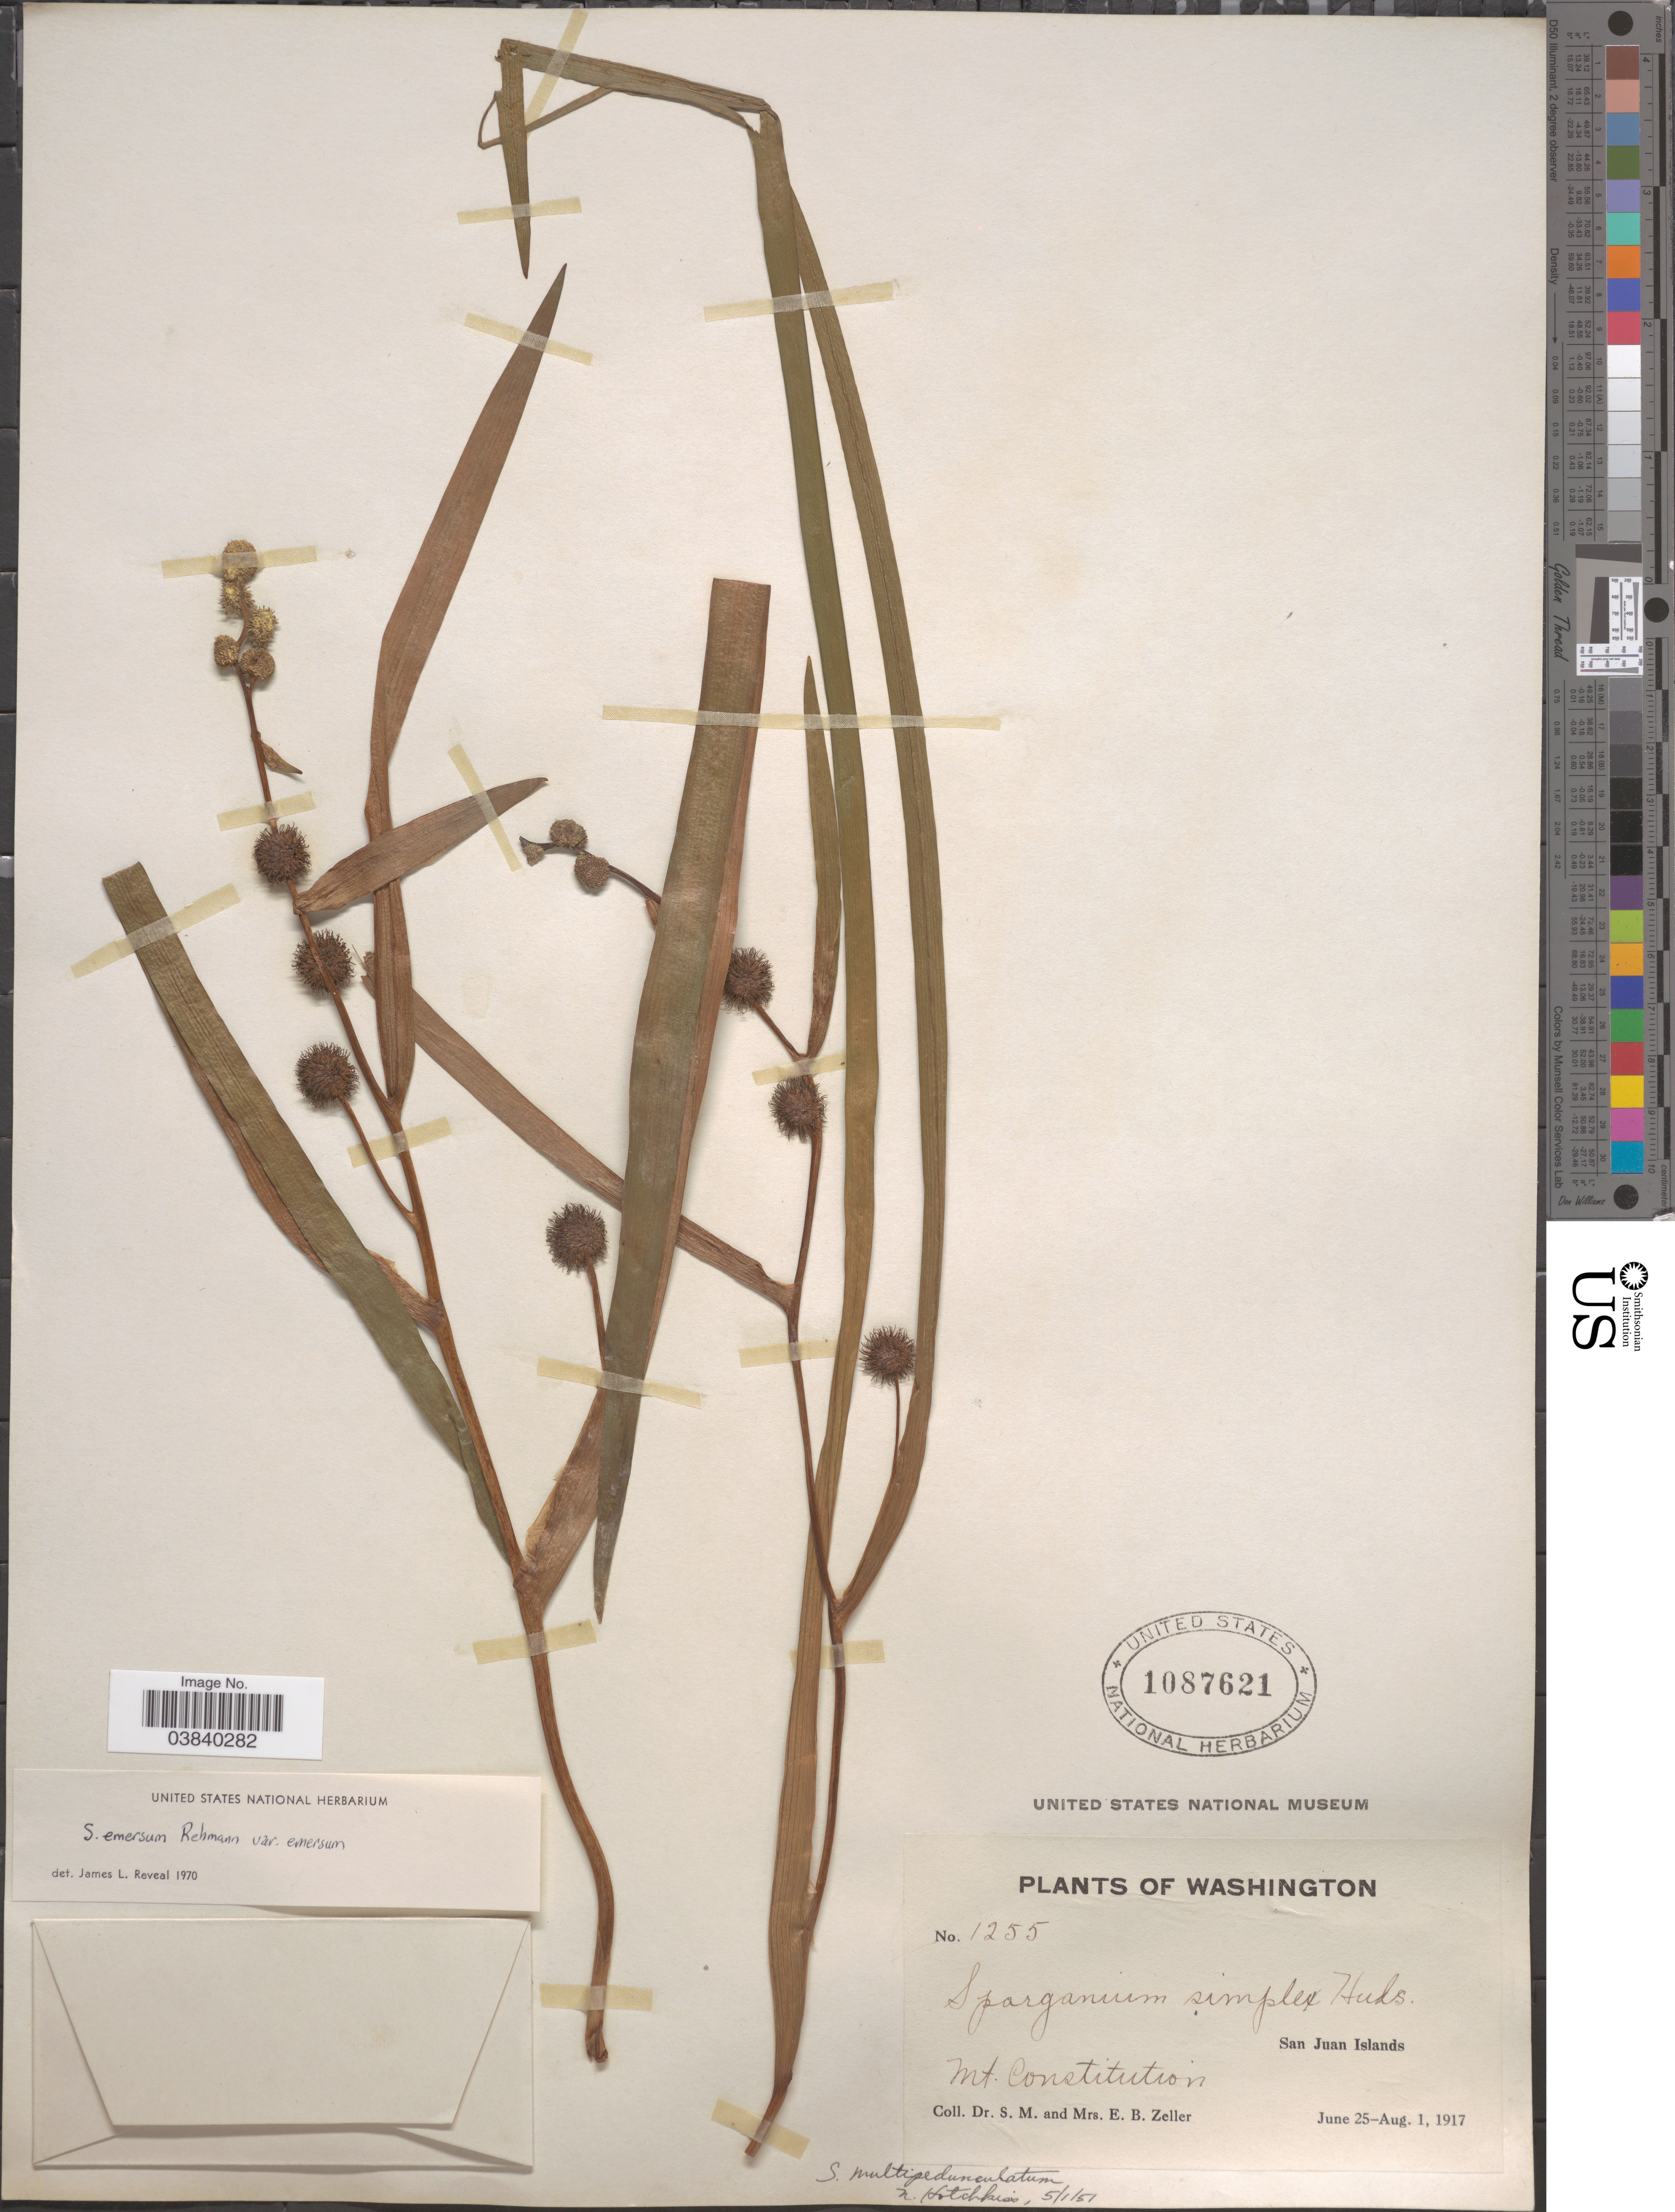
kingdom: Plantae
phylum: Tracheophyta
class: Liliopsida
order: Poales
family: Typhaceae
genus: Sparganium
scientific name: Sparganium emersum var. multipedunculatum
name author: (Morong) Reveal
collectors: S. Zeller & E. Zeller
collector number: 1255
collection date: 1917-06-25/1917-08-01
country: United States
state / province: Washington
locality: San Juan Islands, Mt. Constitution.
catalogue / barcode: US 1087621